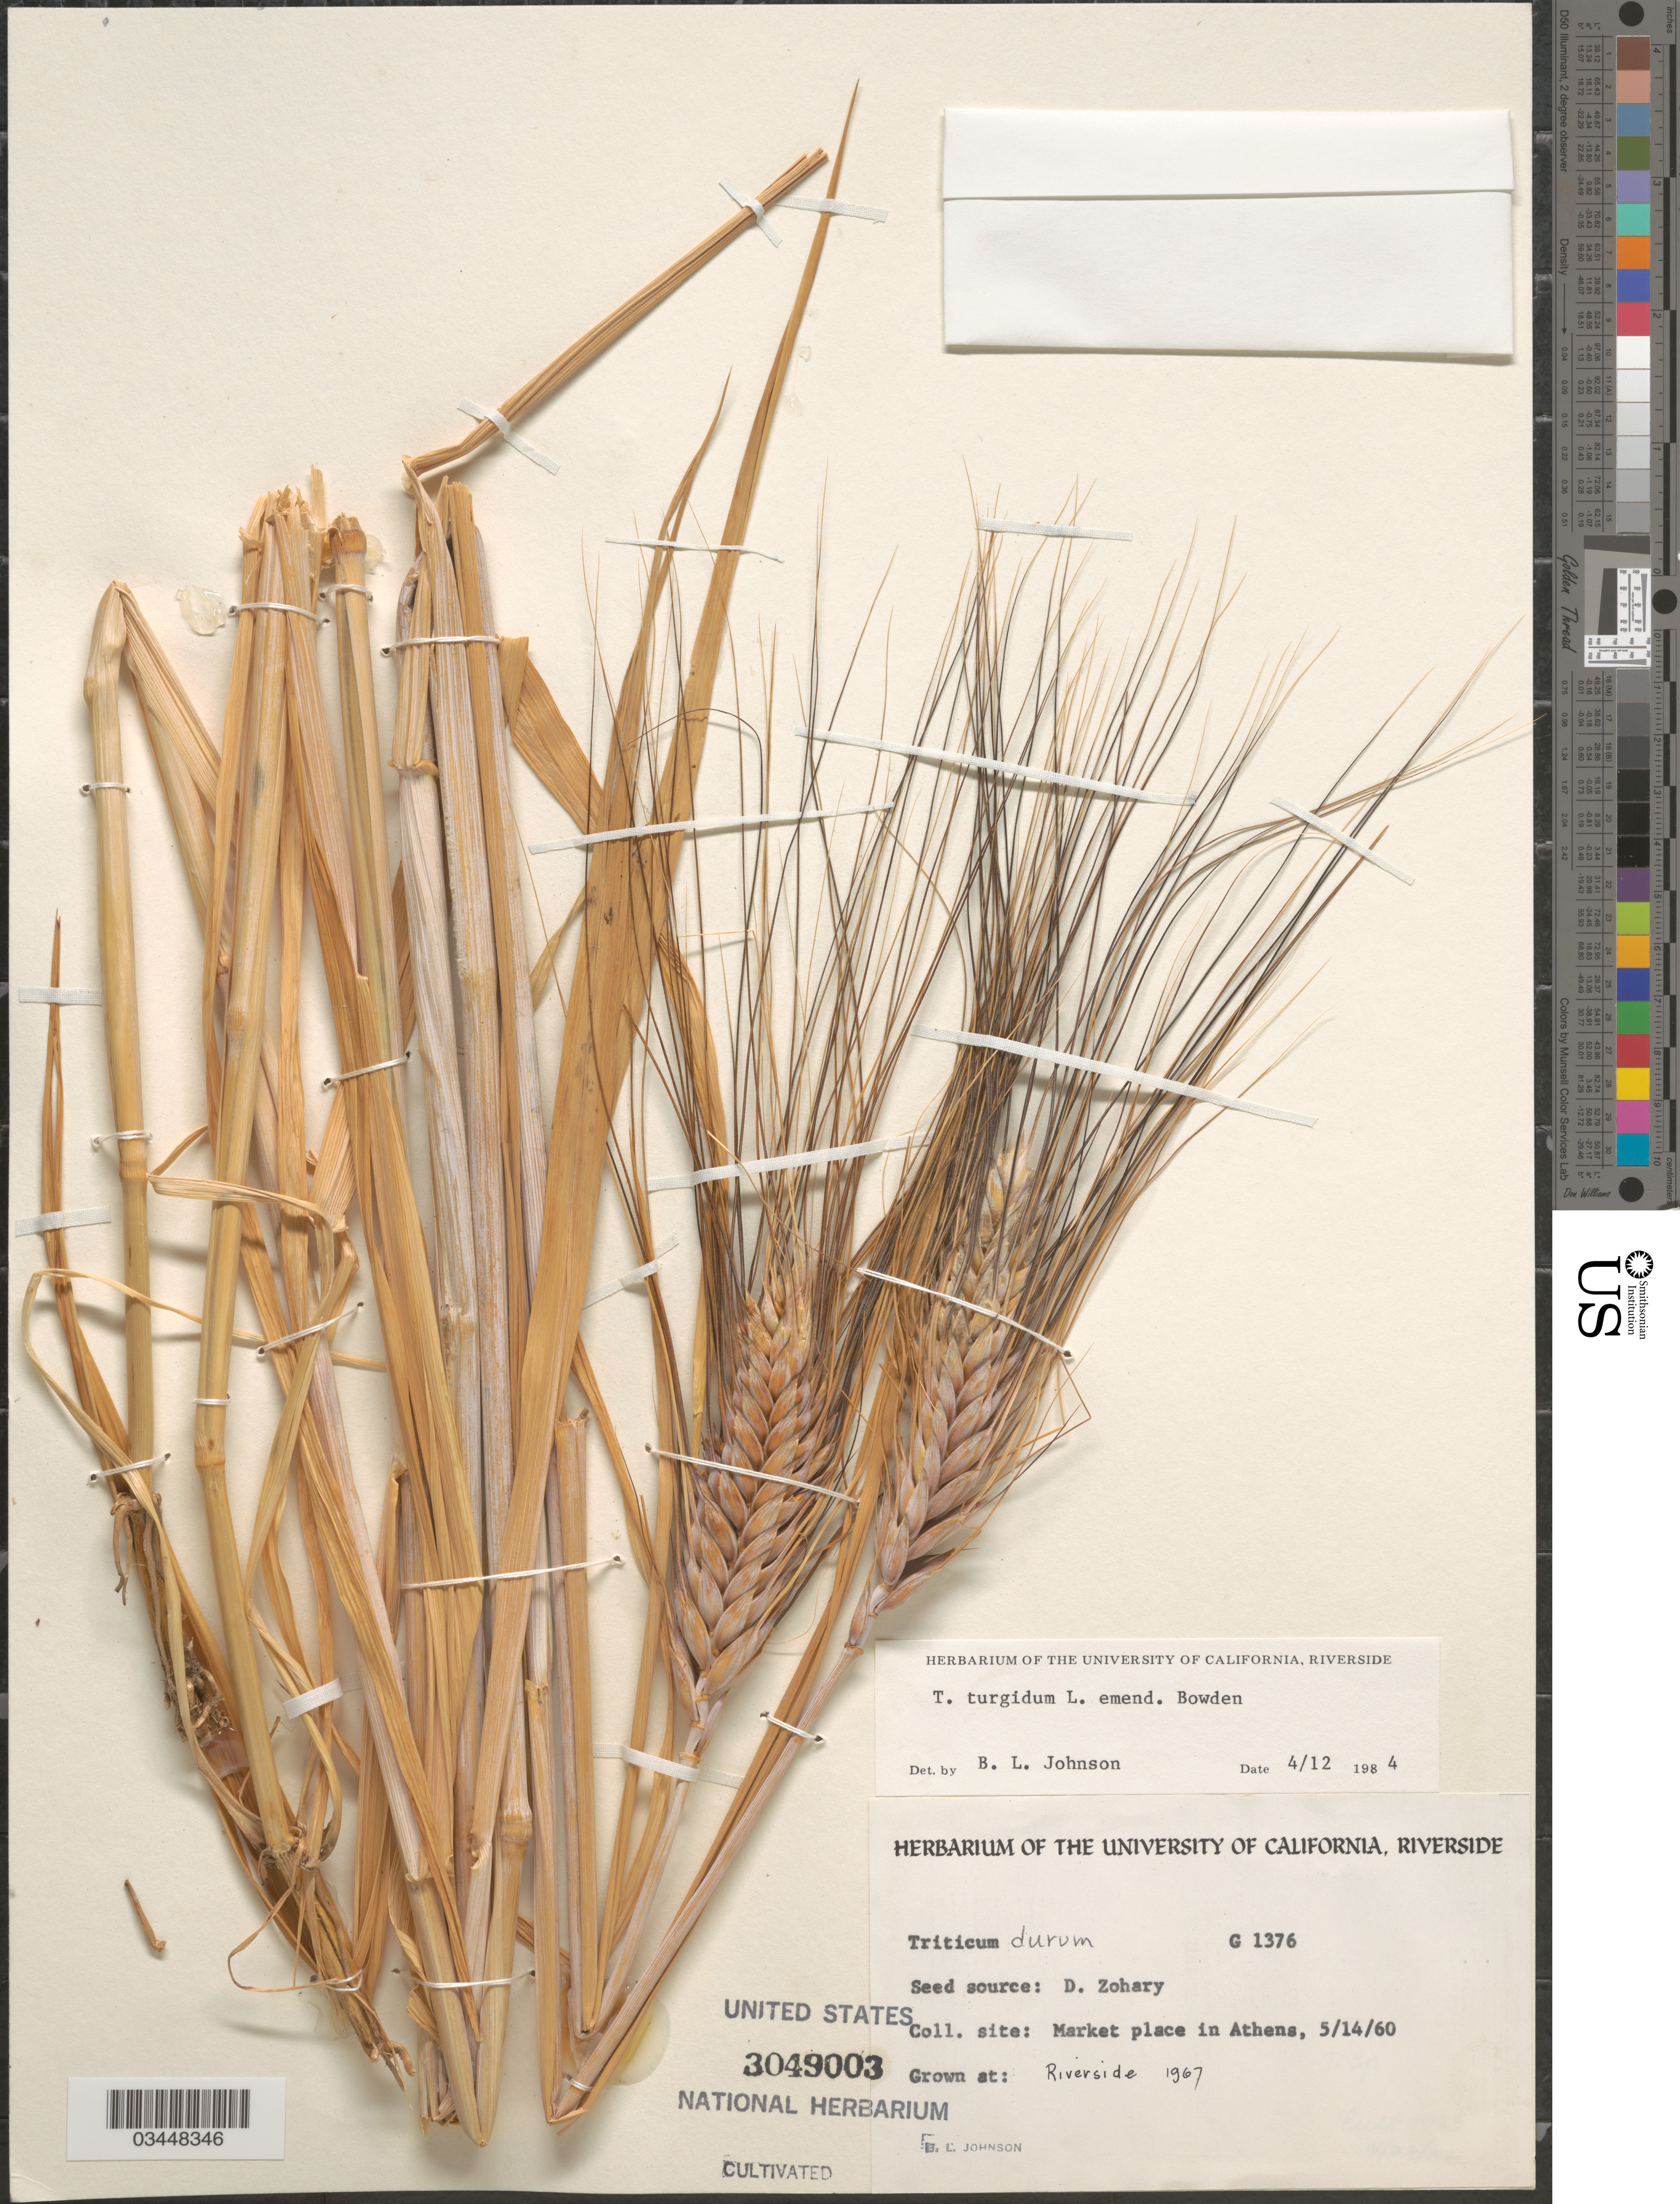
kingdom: Plantae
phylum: Tracheophyta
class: Liliopsida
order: Poales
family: Poaceae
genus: Triticum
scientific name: Triticum turgidum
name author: L.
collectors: B. Johnson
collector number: G1376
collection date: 1967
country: United States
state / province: California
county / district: Riverside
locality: Riverside.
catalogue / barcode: US 3049003